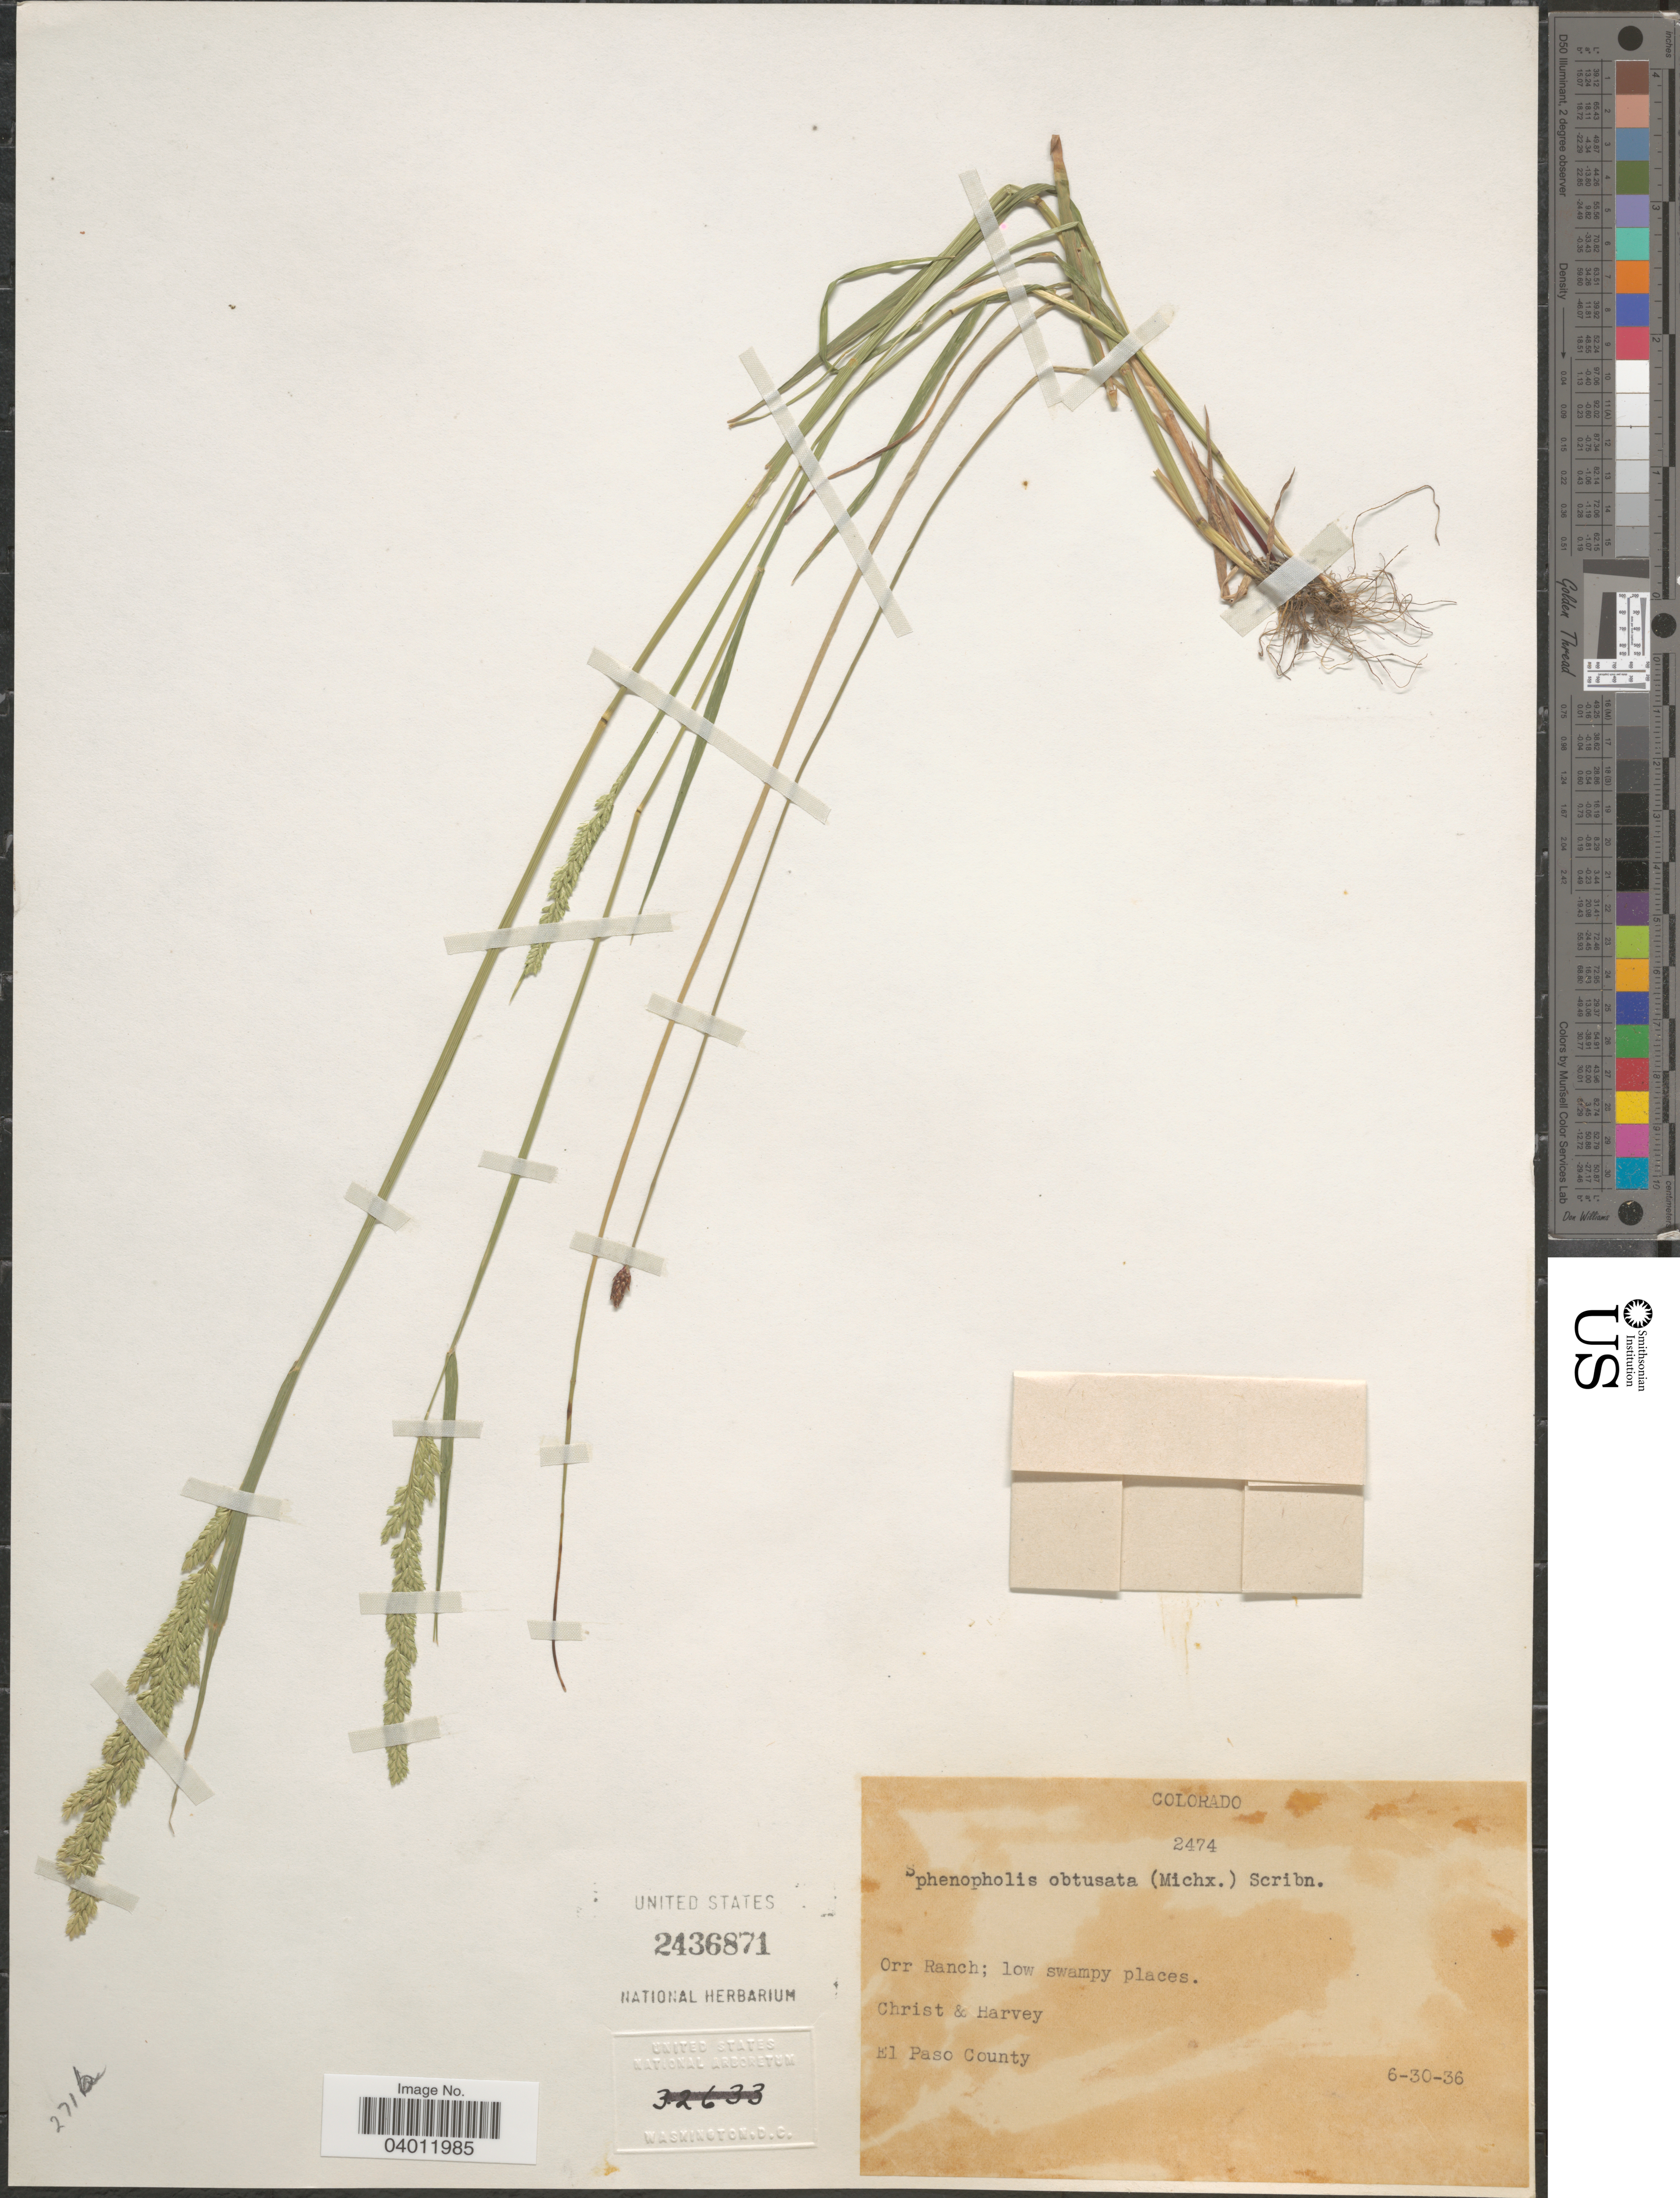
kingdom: Plantae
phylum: Tracheophyta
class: Liliopsida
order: Poales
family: Poaceae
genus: Sphenopholis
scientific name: Sphenopholis obtusata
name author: (Michx.) Scribn.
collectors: Christ & -. Harvey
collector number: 2474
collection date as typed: Transcribed d/m/y: 30/6/36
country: United States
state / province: Colorado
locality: Orr Ranch. El Paso County.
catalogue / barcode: US 2436871